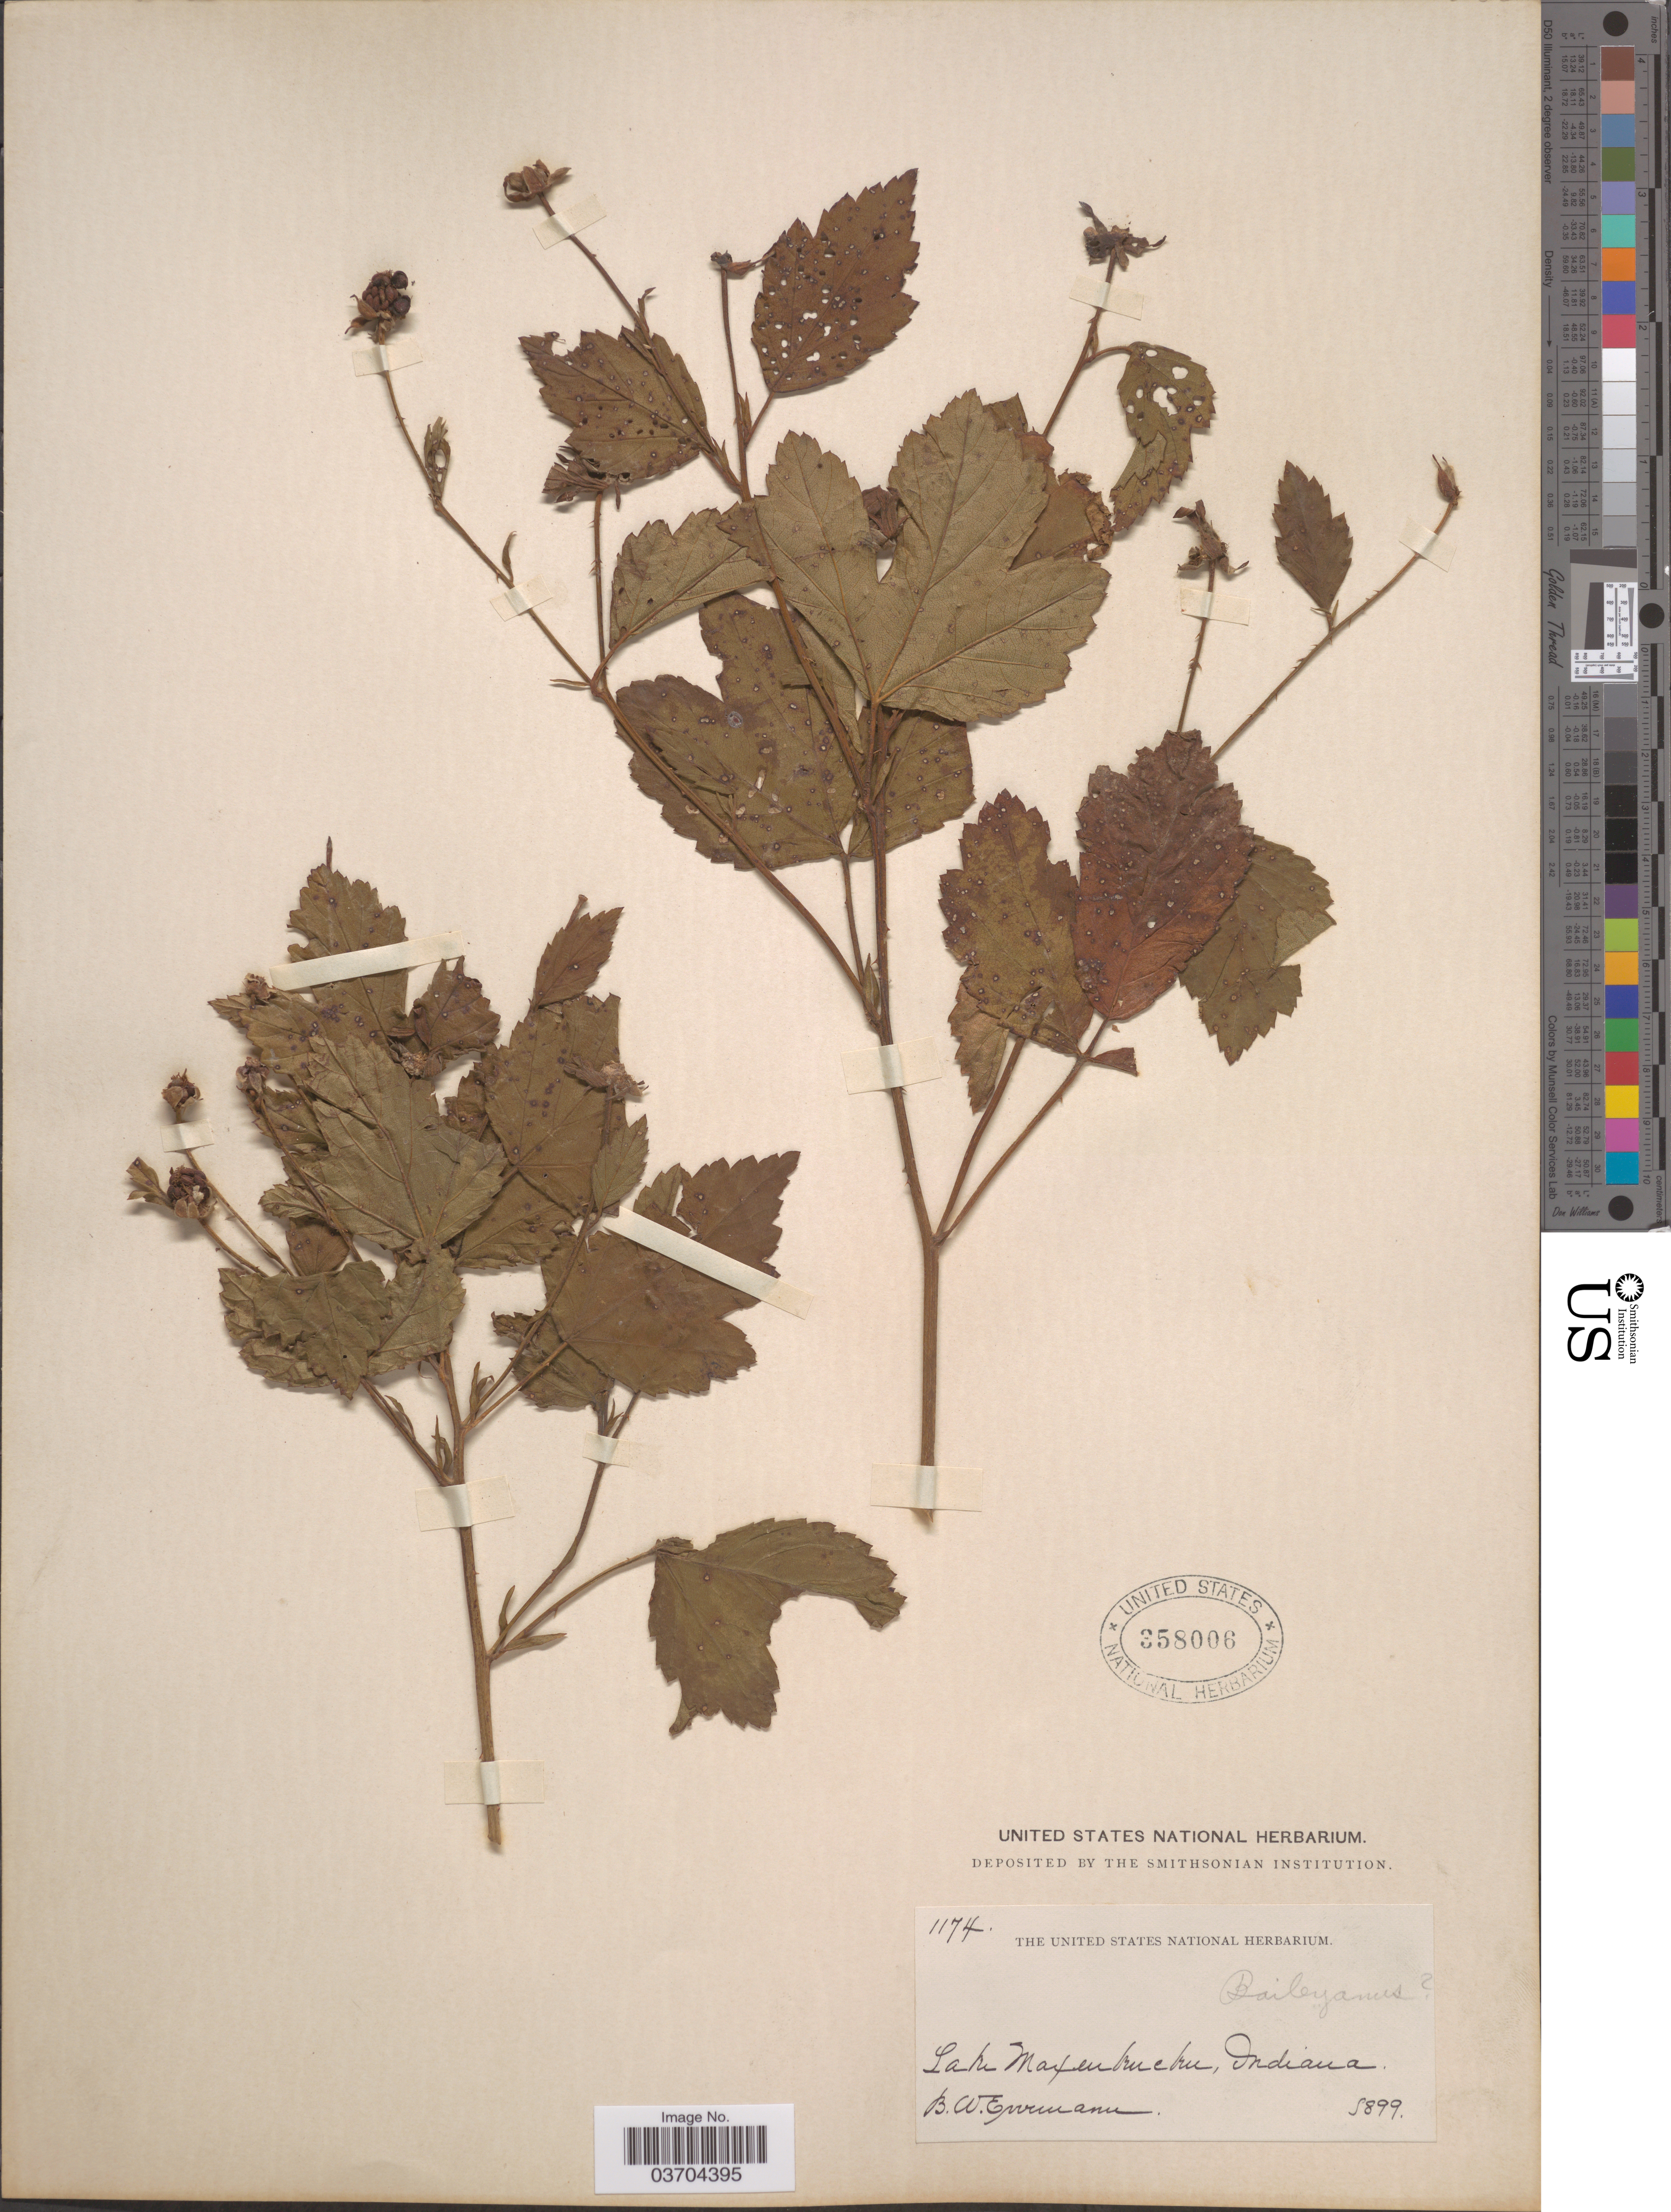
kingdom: Plantae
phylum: Tracheophyta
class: Magnoliopsida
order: Rosales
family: Rosaceae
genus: Rubus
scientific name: Rubus baileyanus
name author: Britton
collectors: B. W. Evermann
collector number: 1174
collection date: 1899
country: United States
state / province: Indiana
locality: Lake Maxinkuckee.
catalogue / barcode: US 358006